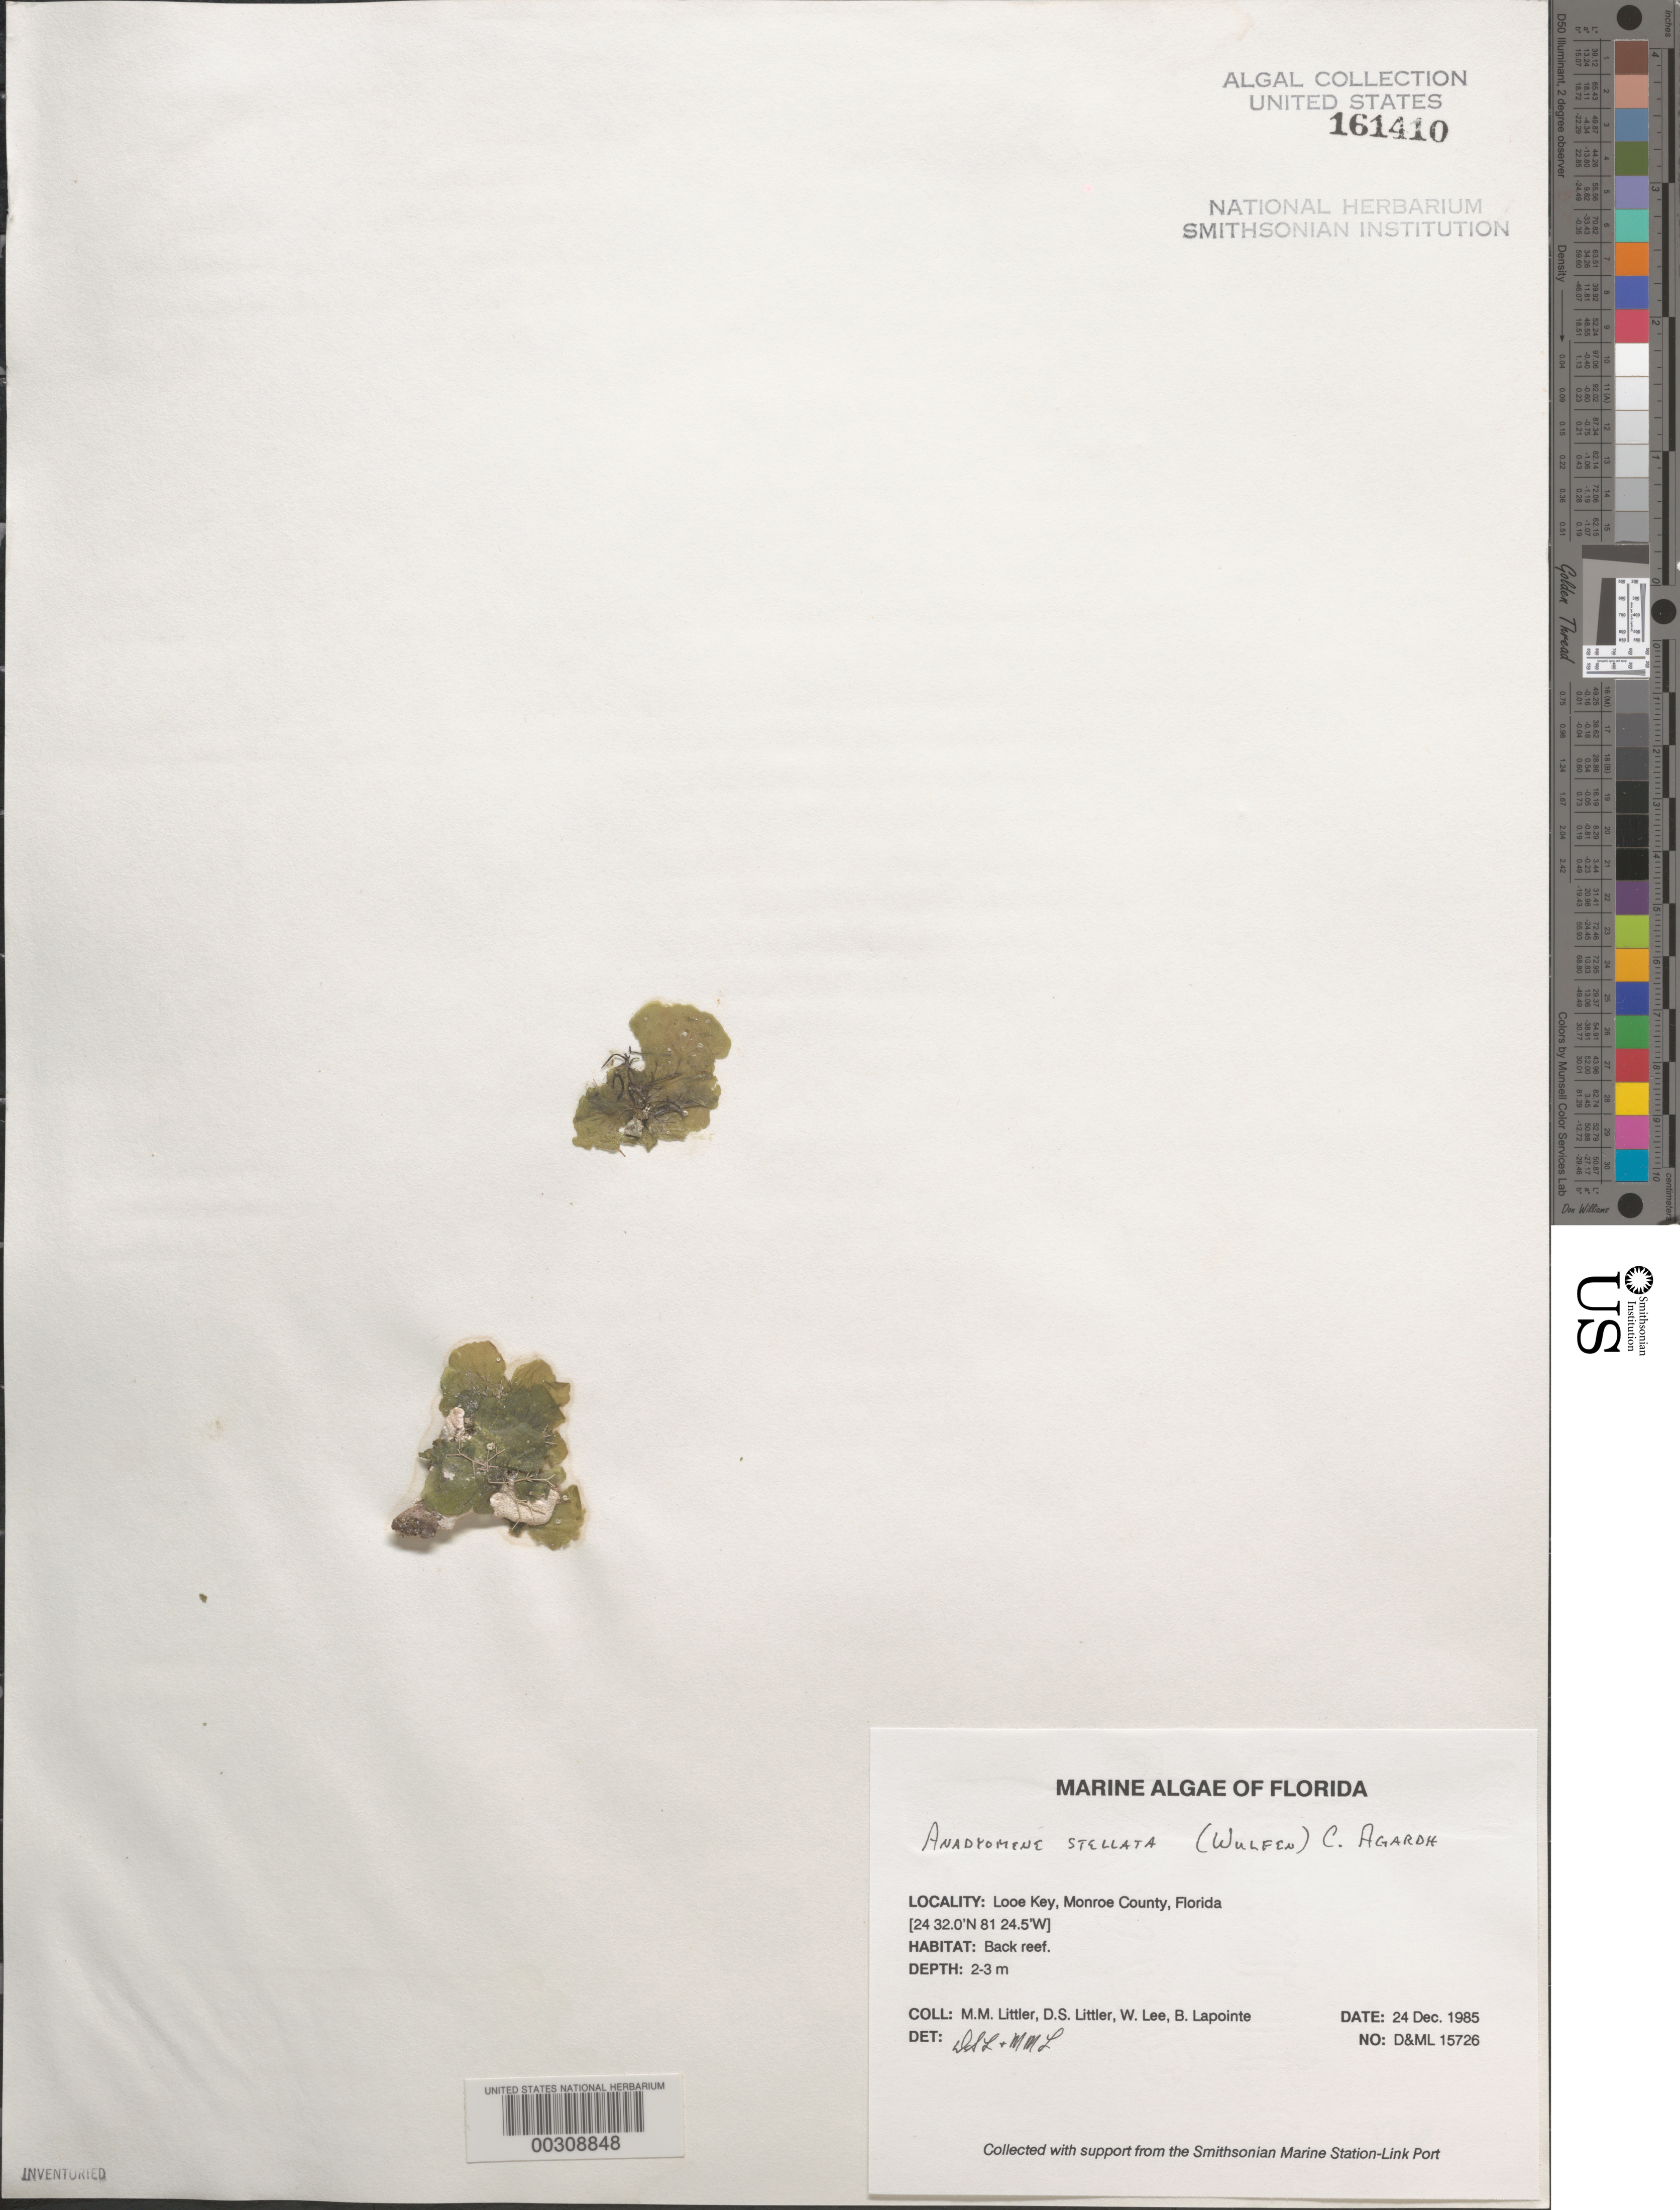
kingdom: Plantae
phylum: Chlorophyta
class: Ulvophyceae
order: Cladophorales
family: Anadyomenaceae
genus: Anadyomene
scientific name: Anadyomene stellata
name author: (Wulfen) C. Agardh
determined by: Littler, D. S.; Littler, M. M.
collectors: M. M. Littler, D. S. Littler, W. Lee & B. Lapointe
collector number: D&ML 15726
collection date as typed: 24 Dec 1985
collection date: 1985-12-24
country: United States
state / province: Florida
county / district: Monroe County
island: Looe Key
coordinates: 24 32.0' N, 81 24.5' W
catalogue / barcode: US 161410